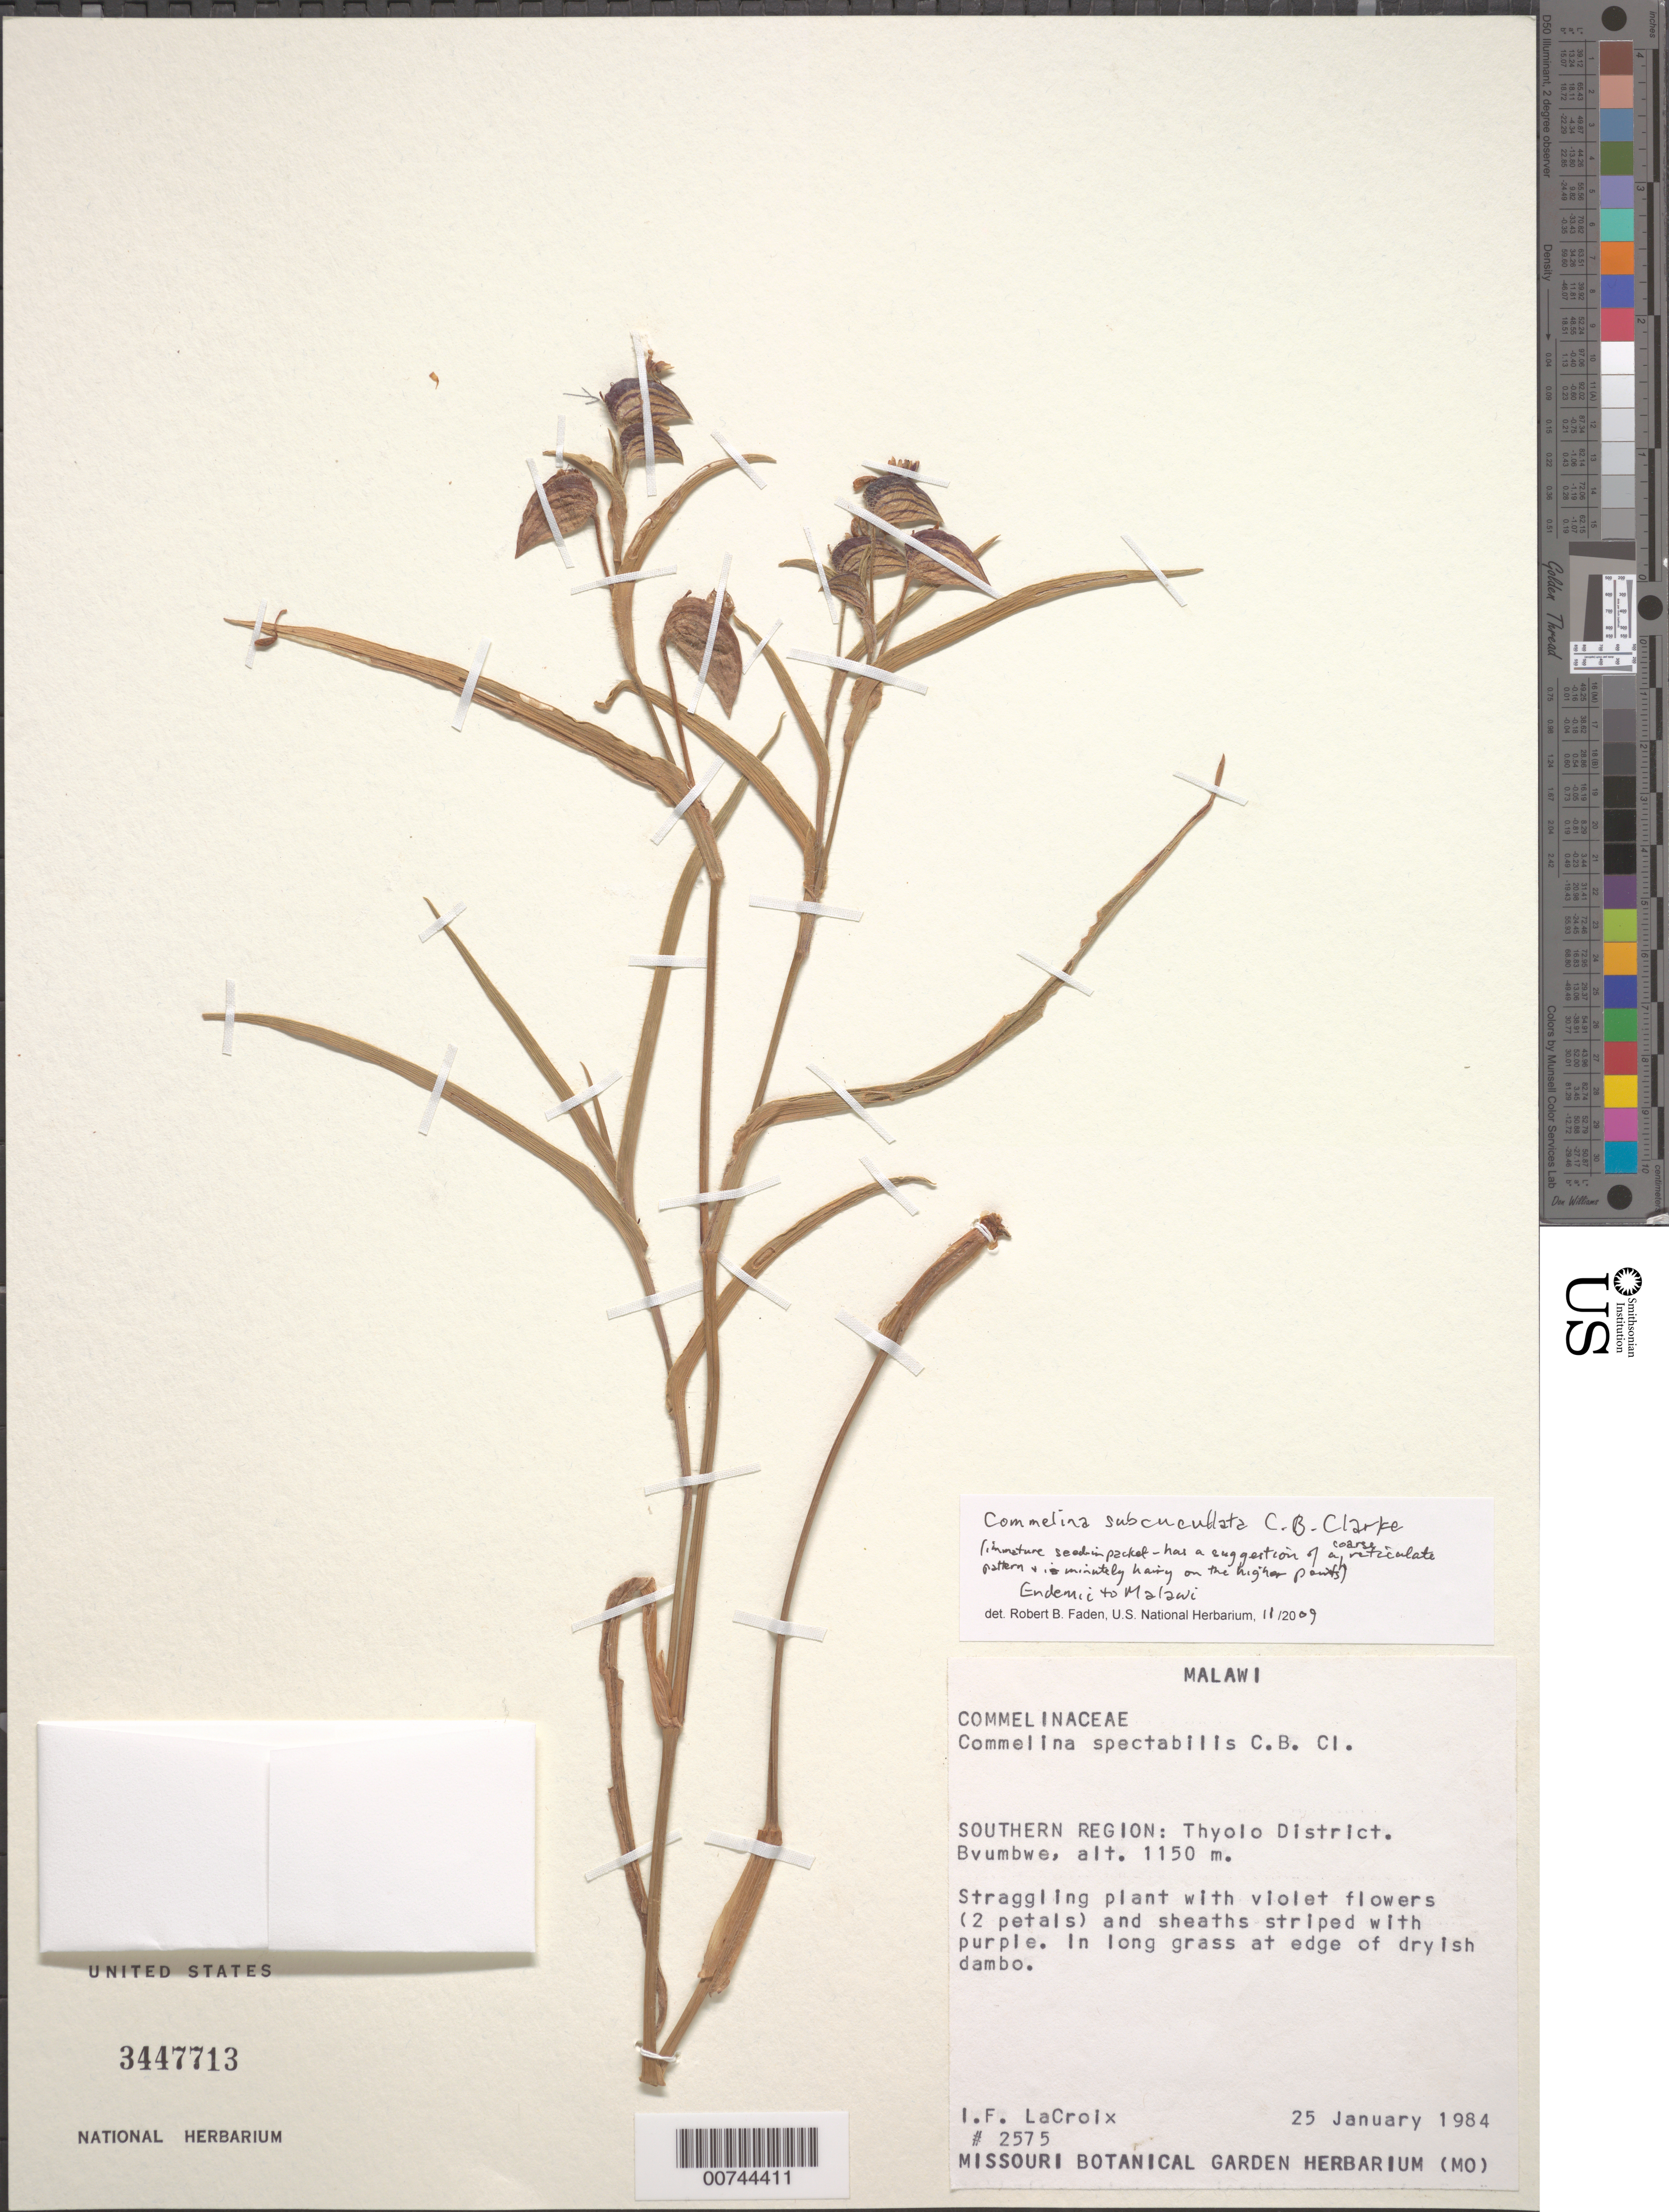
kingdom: Plantae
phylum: Tracheophyta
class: Liliopsida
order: Commelinales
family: Commelinaceae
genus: Commelina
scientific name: Commelina subcucullata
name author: C.B. Clarke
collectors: I. la Croix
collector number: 2575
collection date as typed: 25 Jan 1984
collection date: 1984-01-25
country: Malawi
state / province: Southern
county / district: Thyolo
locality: Bvumbwe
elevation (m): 1150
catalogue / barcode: US 3447713